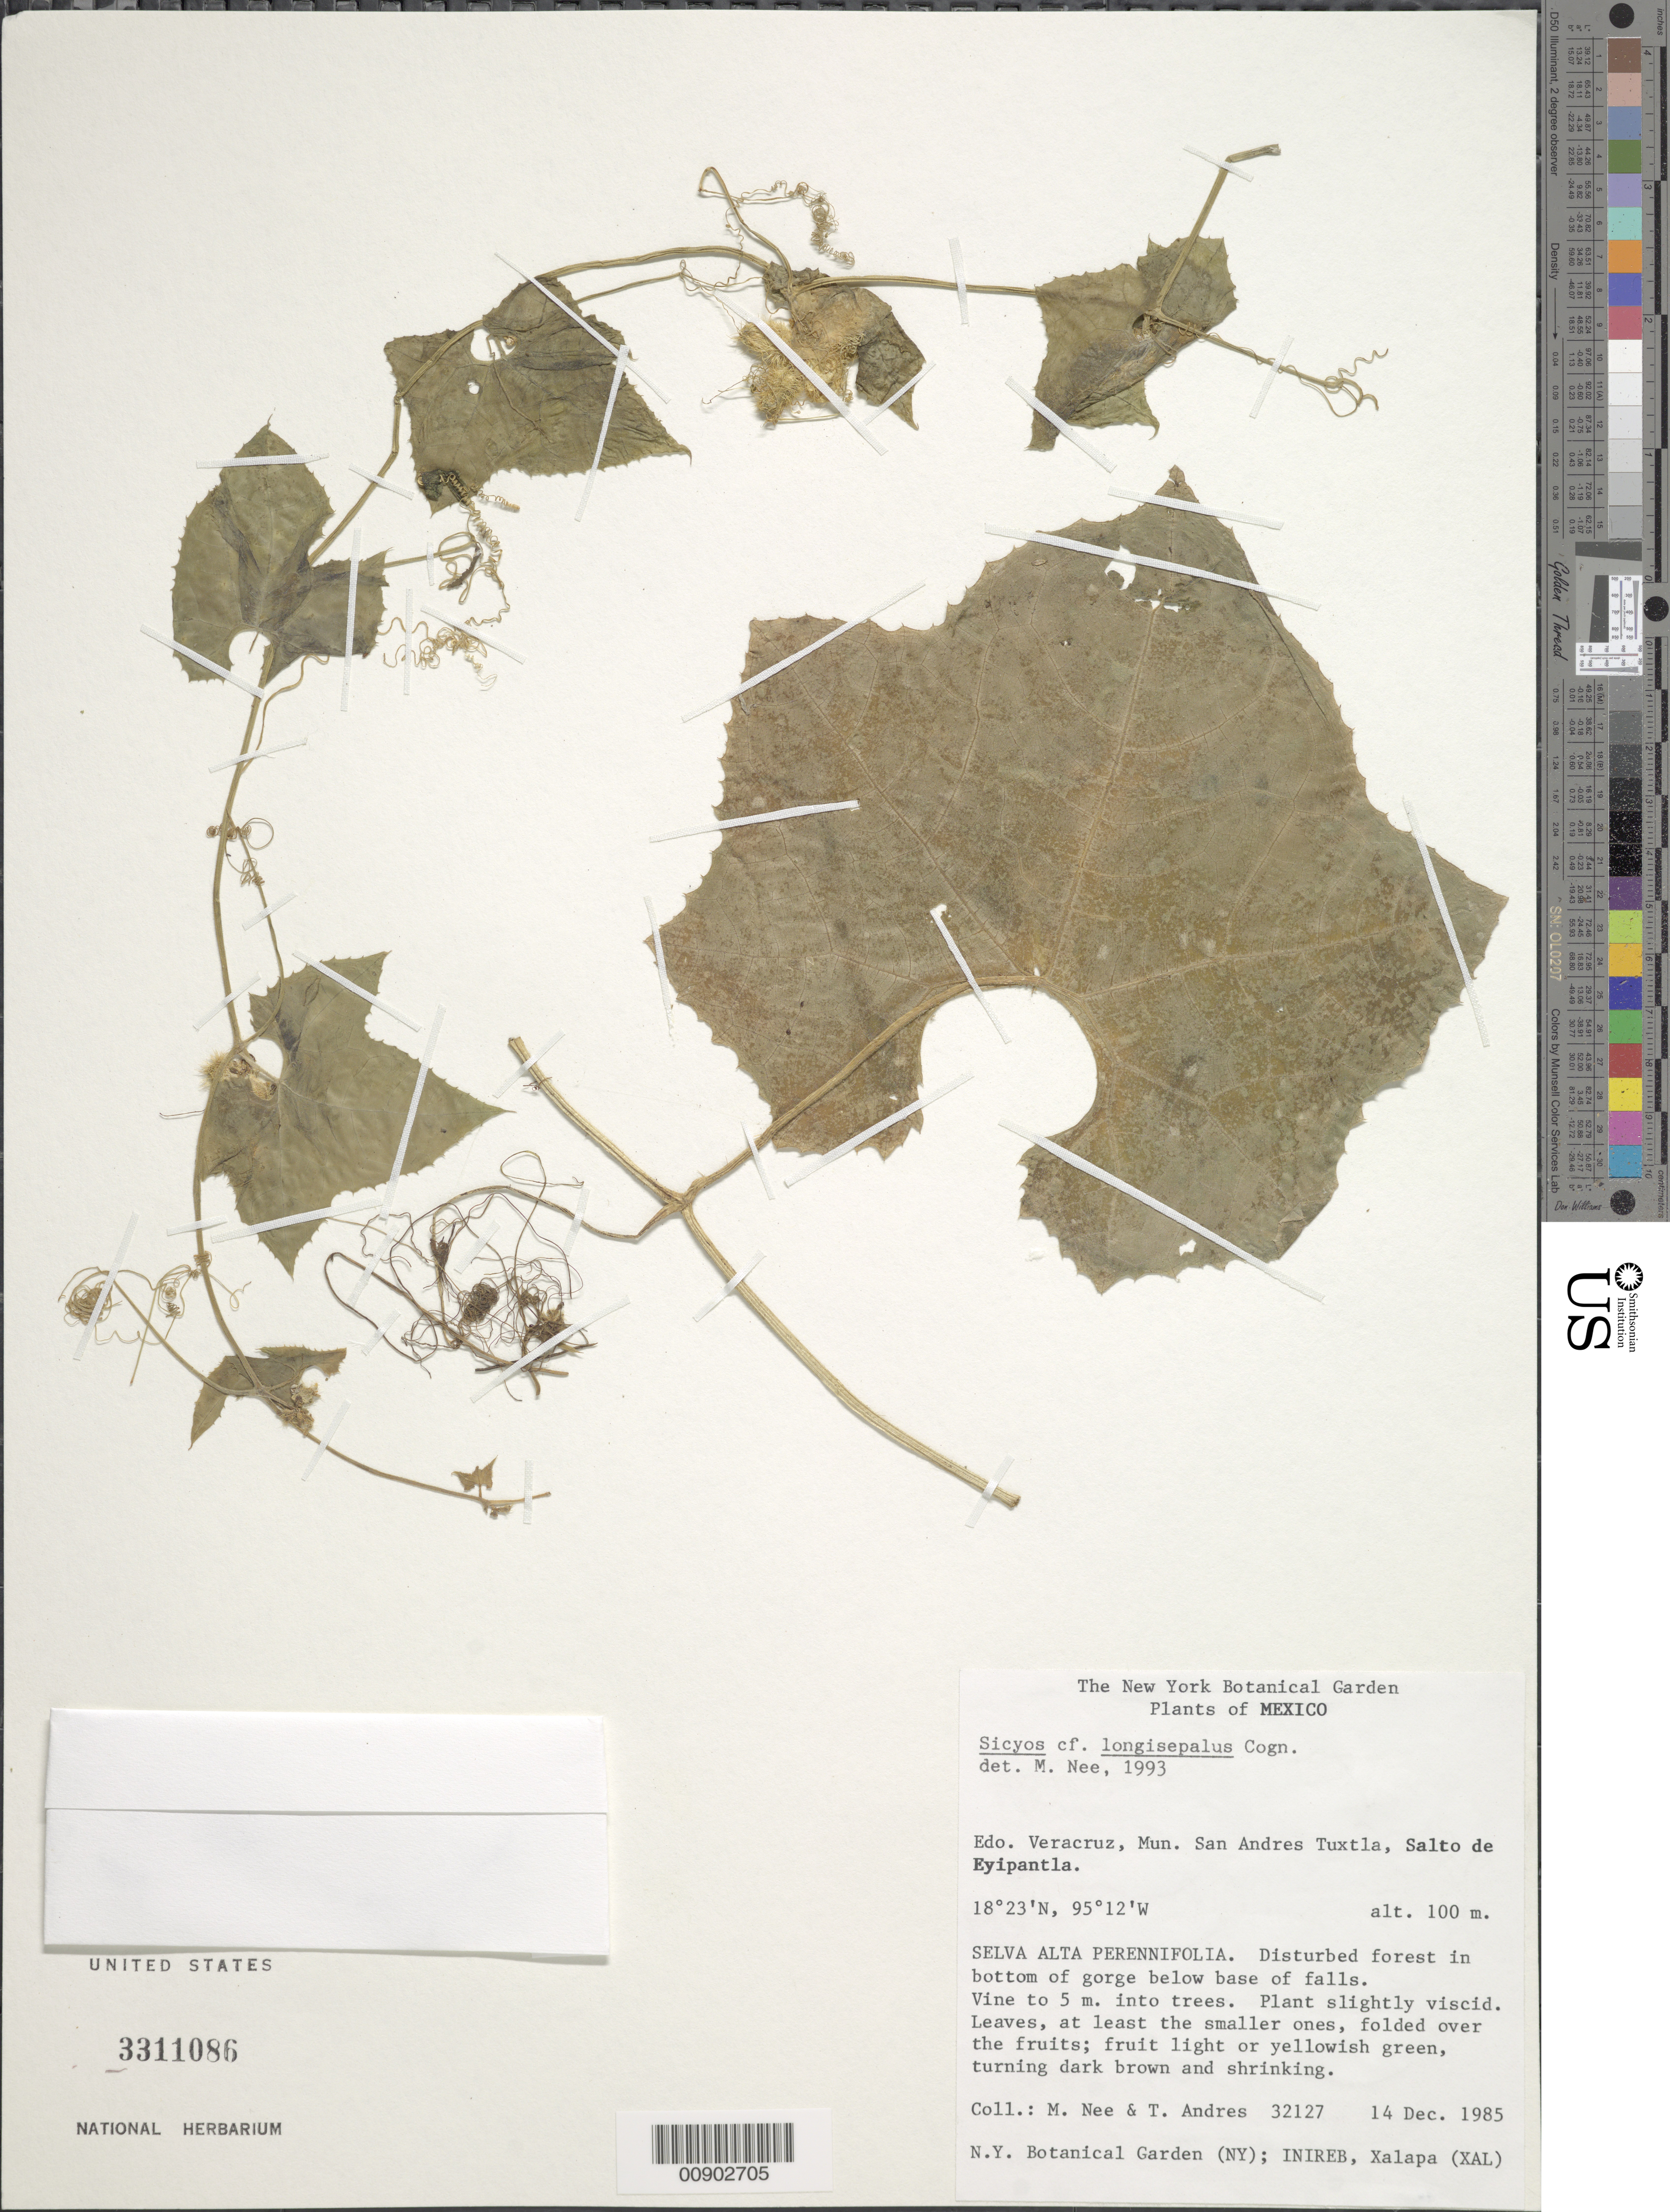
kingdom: Plantae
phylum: Tracheophyta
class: Magnoliopsida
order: Cucurbitales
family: Cucurbitaceae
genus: Sicyos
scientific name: Sicyos longisepalus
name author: Cogn. in Donn. Sm.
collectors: M. Nee & T. Andres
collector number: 32127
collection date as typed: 14 Dec 1985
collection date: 1985-12-14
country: Mexico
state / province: Veracruz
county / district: San Andrés Tuxtla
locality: Salto de Eyipantla, Mun. San Andrés Tuxtla, Veracruz.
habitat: Selva alta perennifolia. Disturbed forest in bottom of gorge below base of falls. Vine to 5 m. into trees.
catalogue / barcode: US 3311086